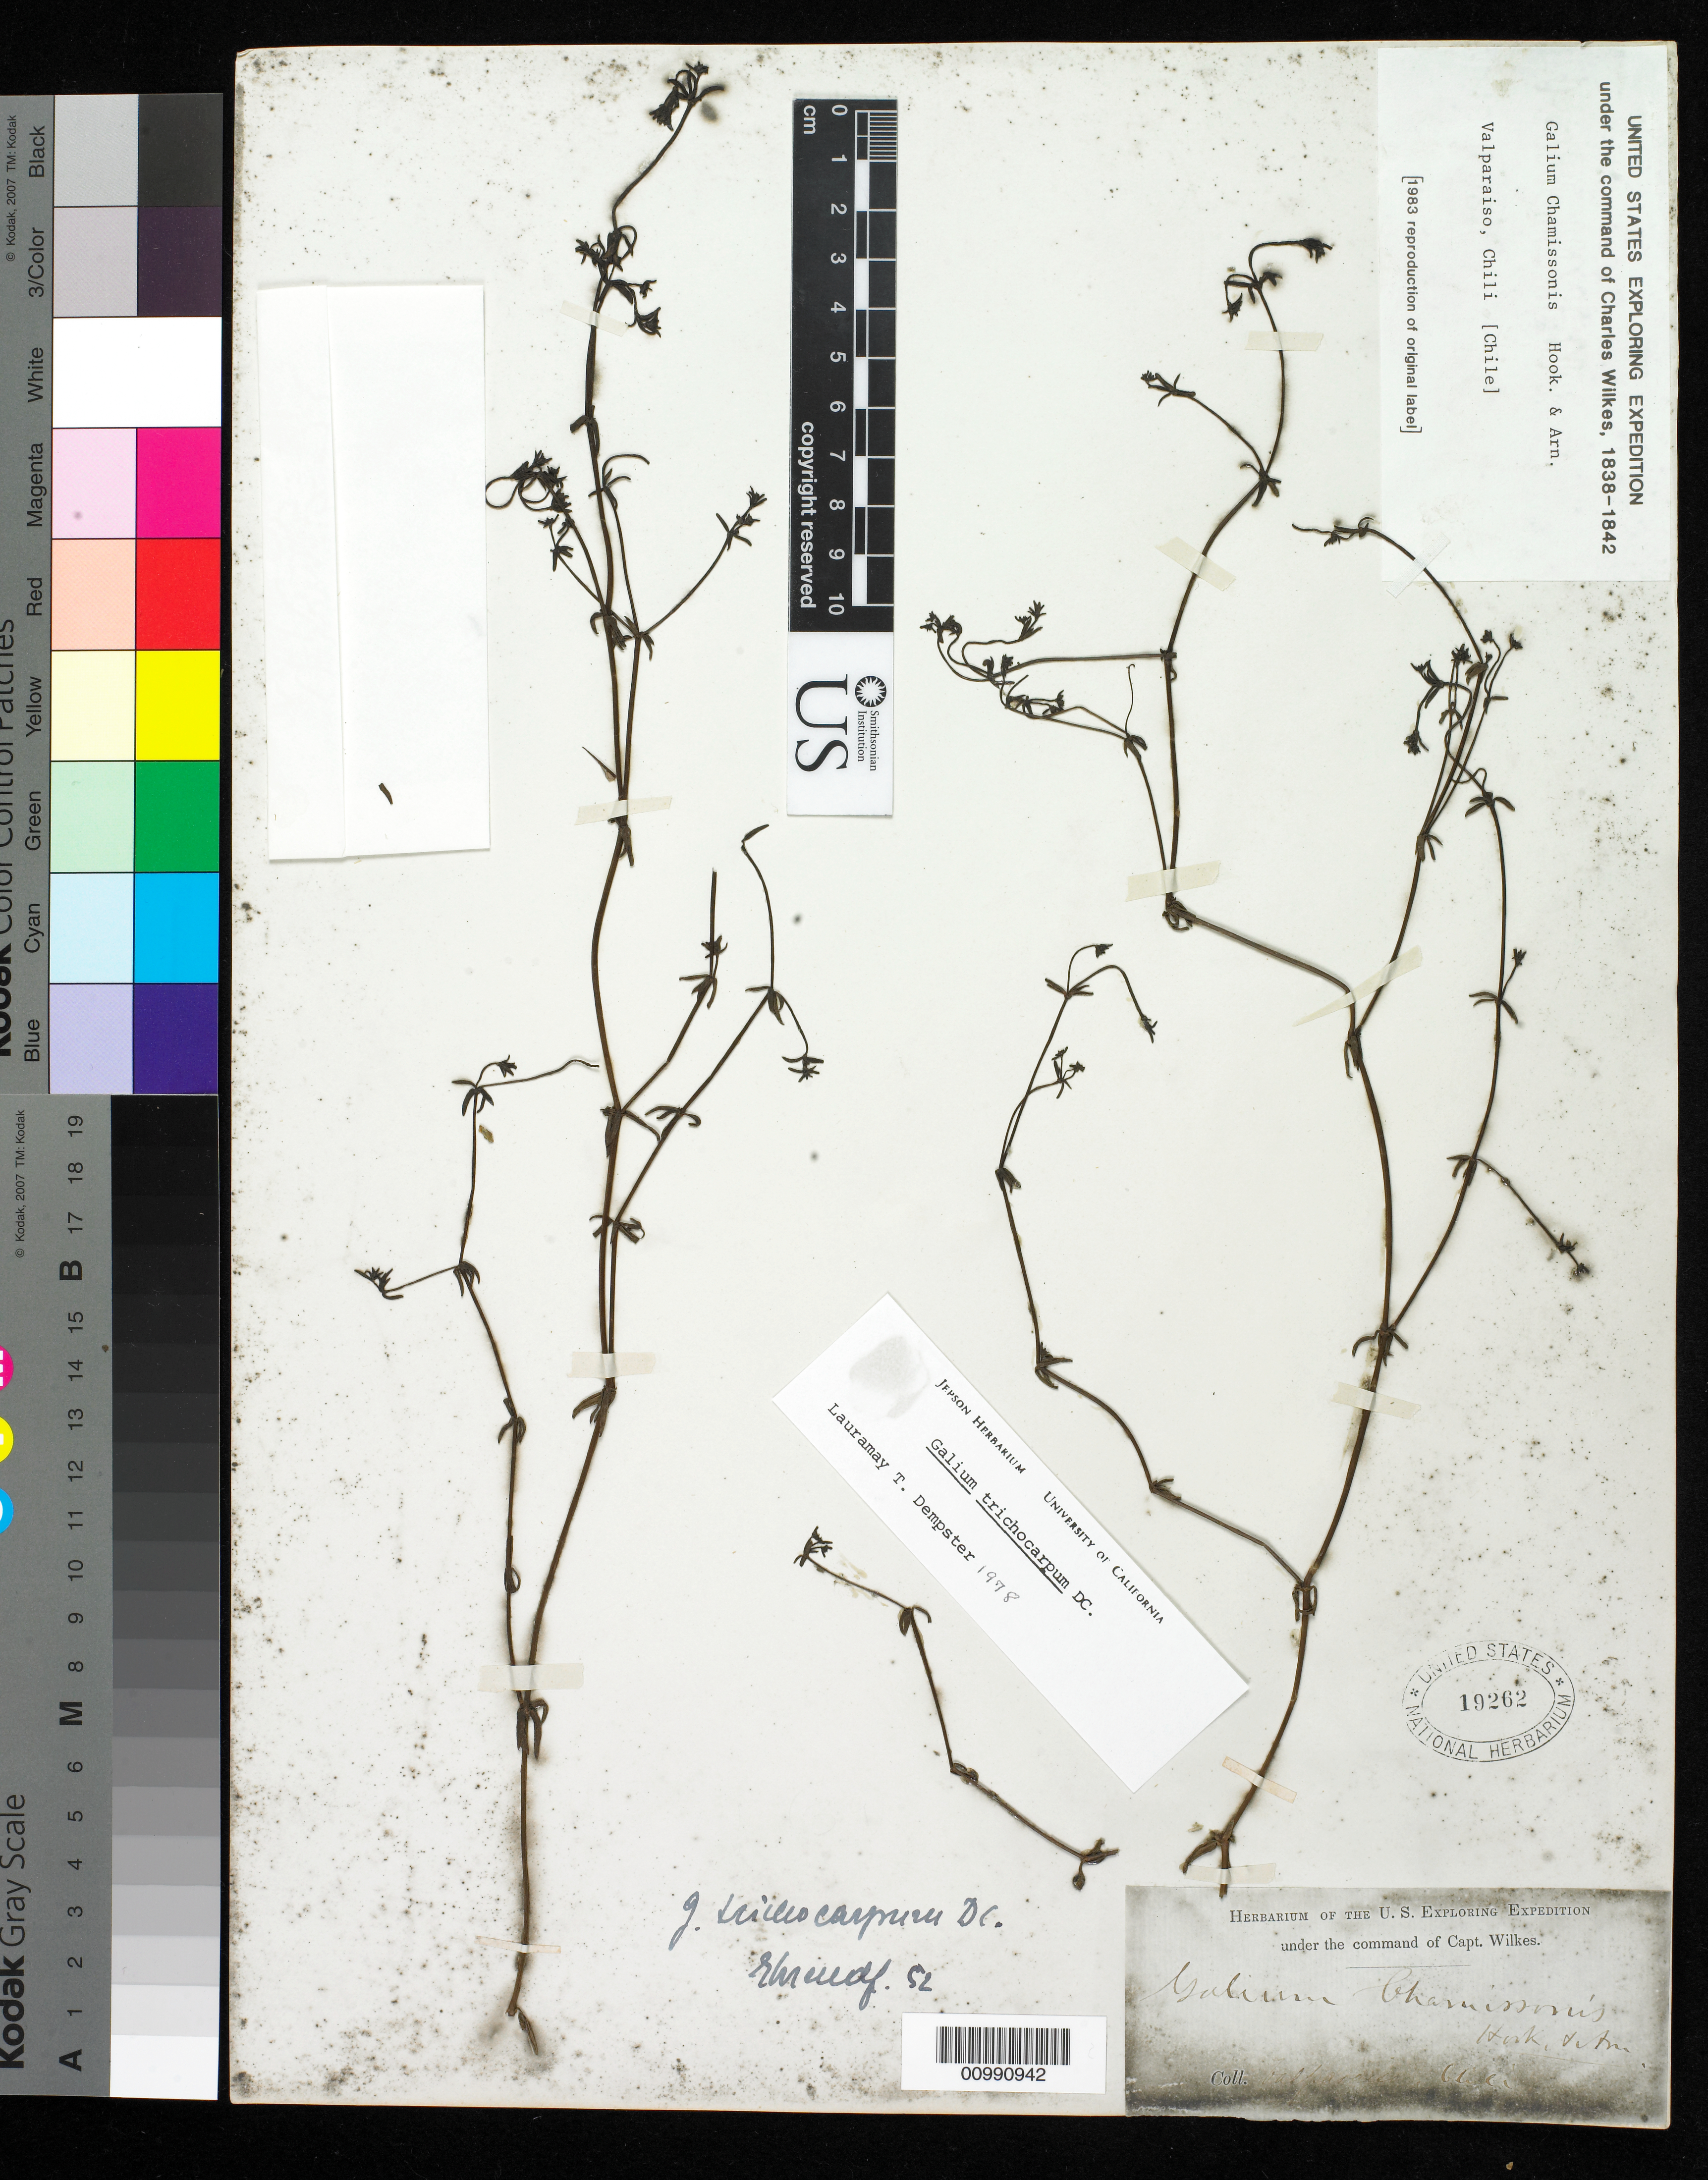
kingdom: Plantae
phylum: Tracheophyta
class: Magnoliopsida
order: Gentianales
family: Rubiaceae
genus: Galium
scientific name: Galium trichocarpum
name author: DC.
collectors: Wilkes Explor. Exped.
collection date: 1838/1842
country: Chile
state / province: Valparaíso (V)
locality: Valparaiso, Chili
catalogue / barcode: US 19262